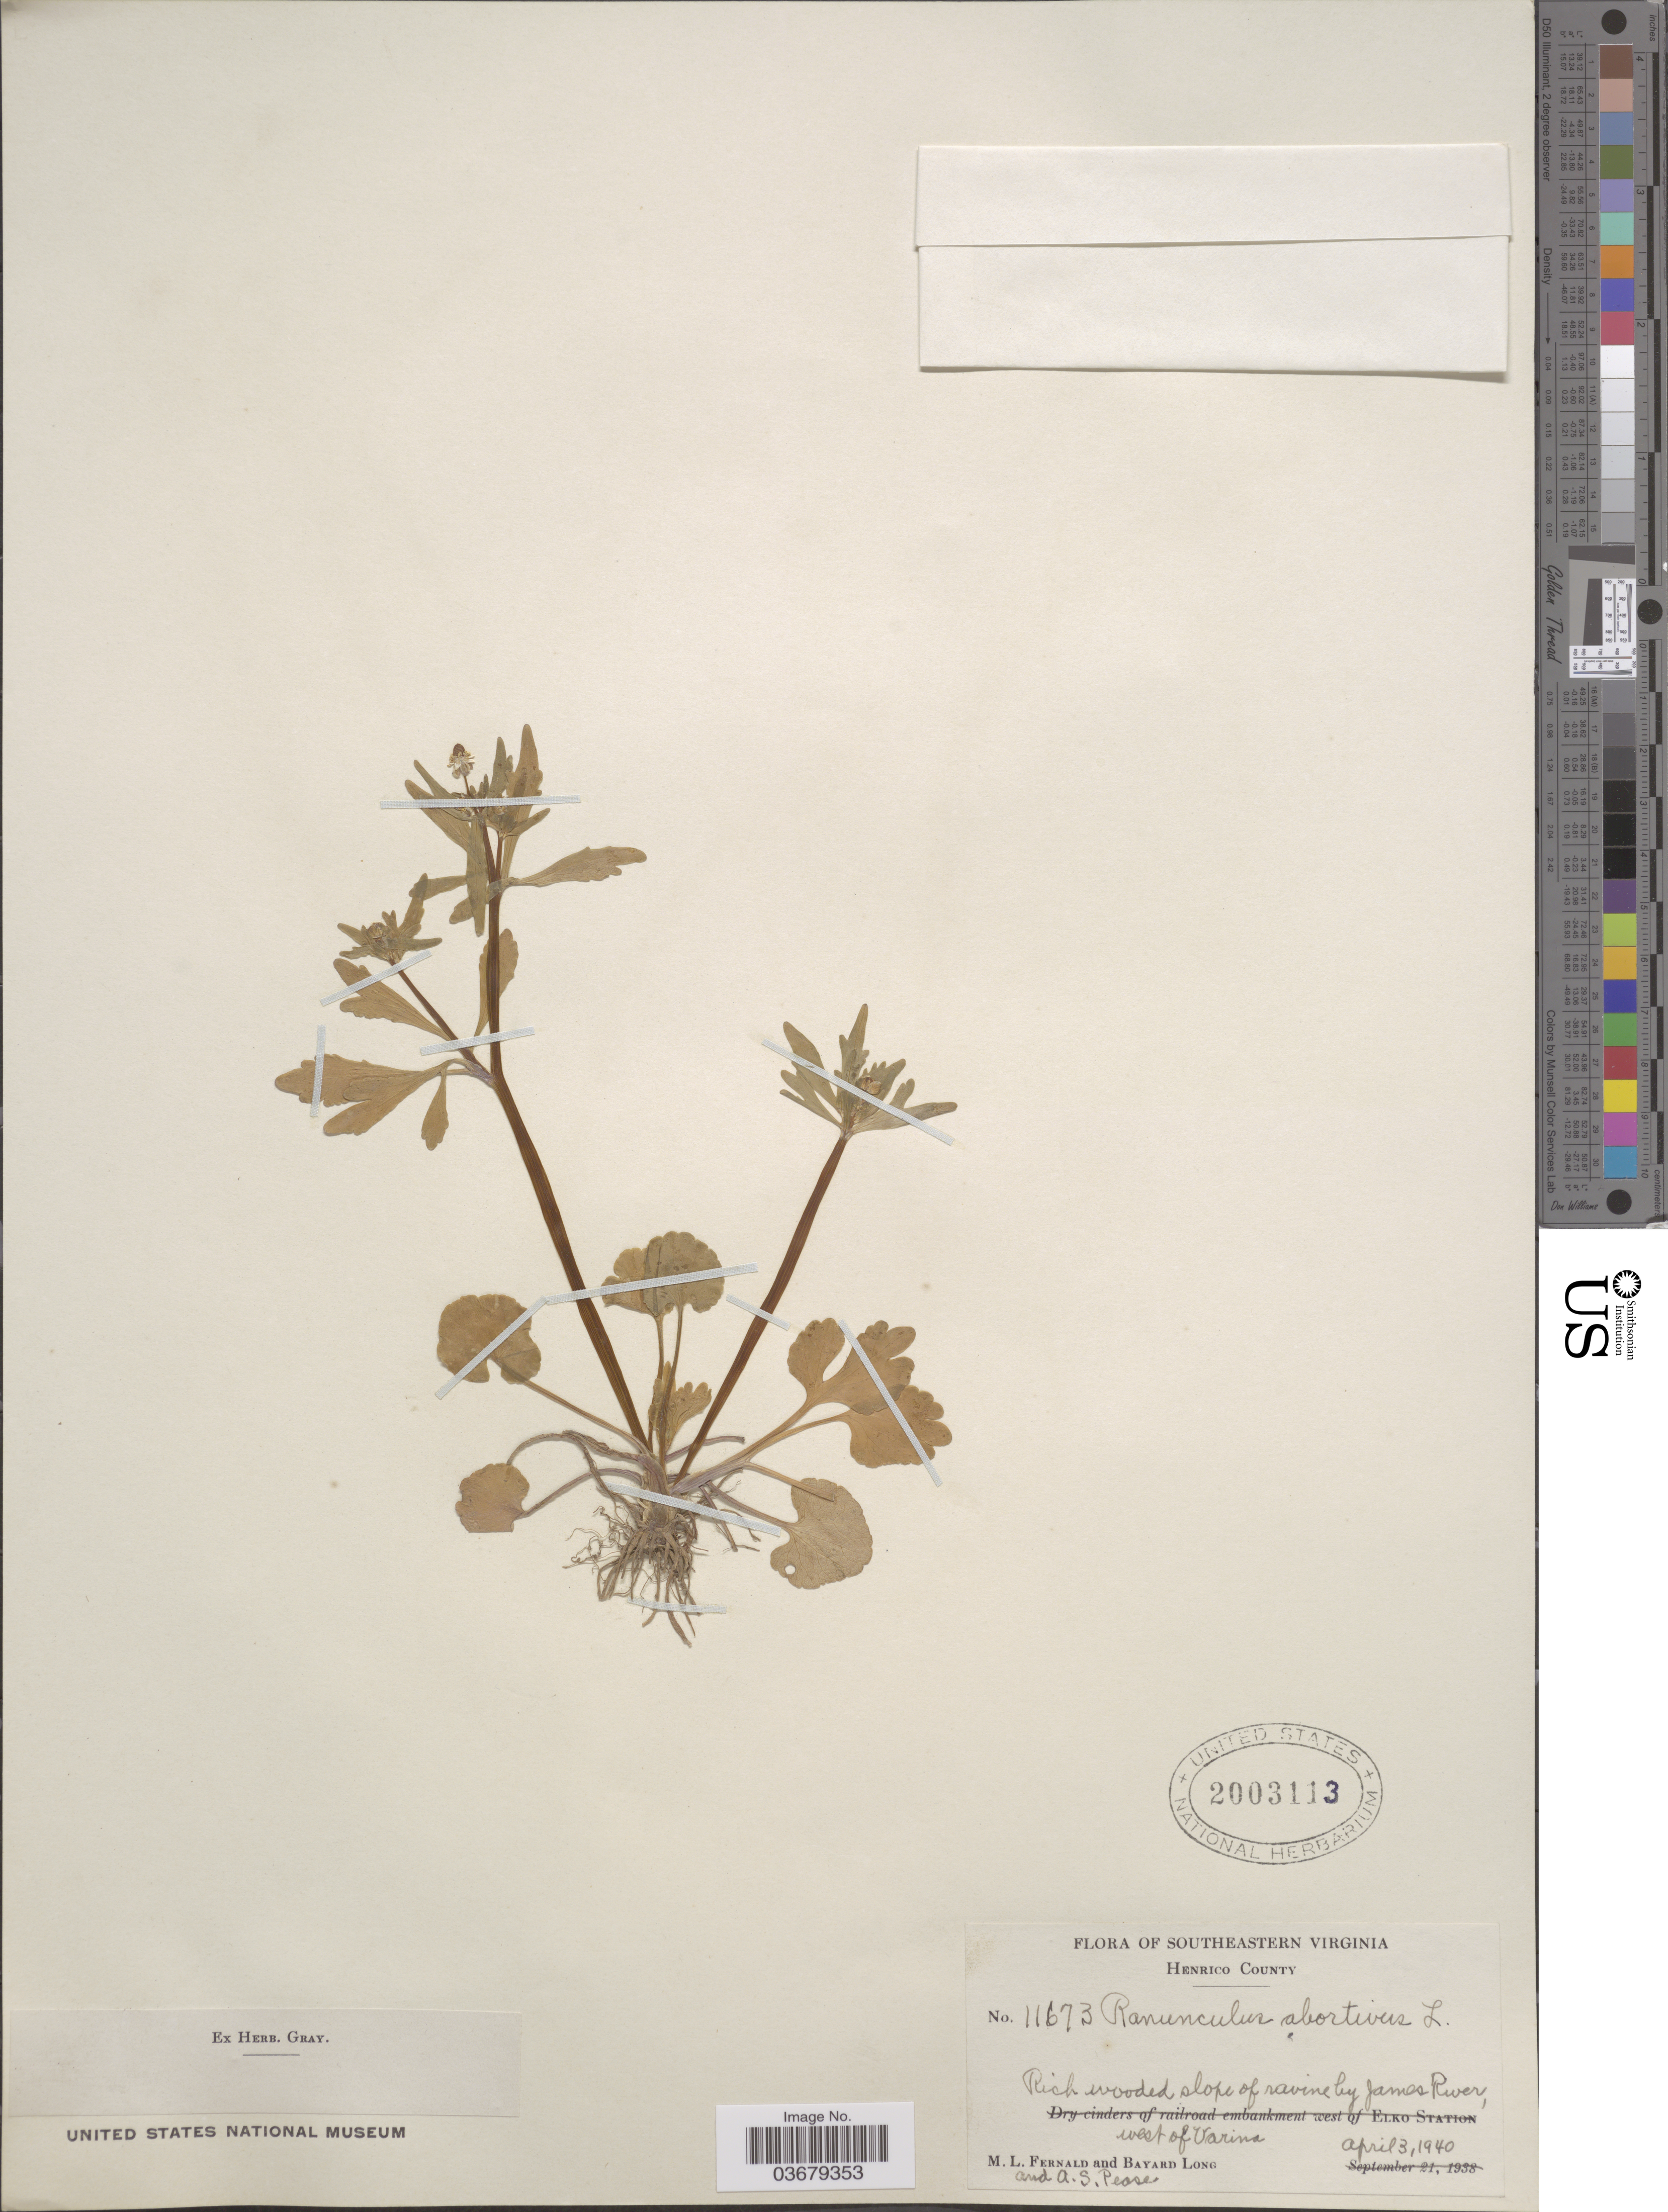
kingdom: Plantae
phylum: Tracheophyta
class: Magnoliopsida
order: Ranunculales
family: Ranunculaceae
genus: Ranunculus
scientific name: Ranunculus abortivus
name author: L.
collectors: M. L. Fernald, B. Long & A. S. Pease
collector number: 11673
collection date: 1940-04-03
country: United States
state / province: Virginia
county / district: Henrico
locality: Southeastern Virginia, Henrico County. Rich wooded slope of ravine by James River, west of Varina.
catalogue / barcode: US 2003113